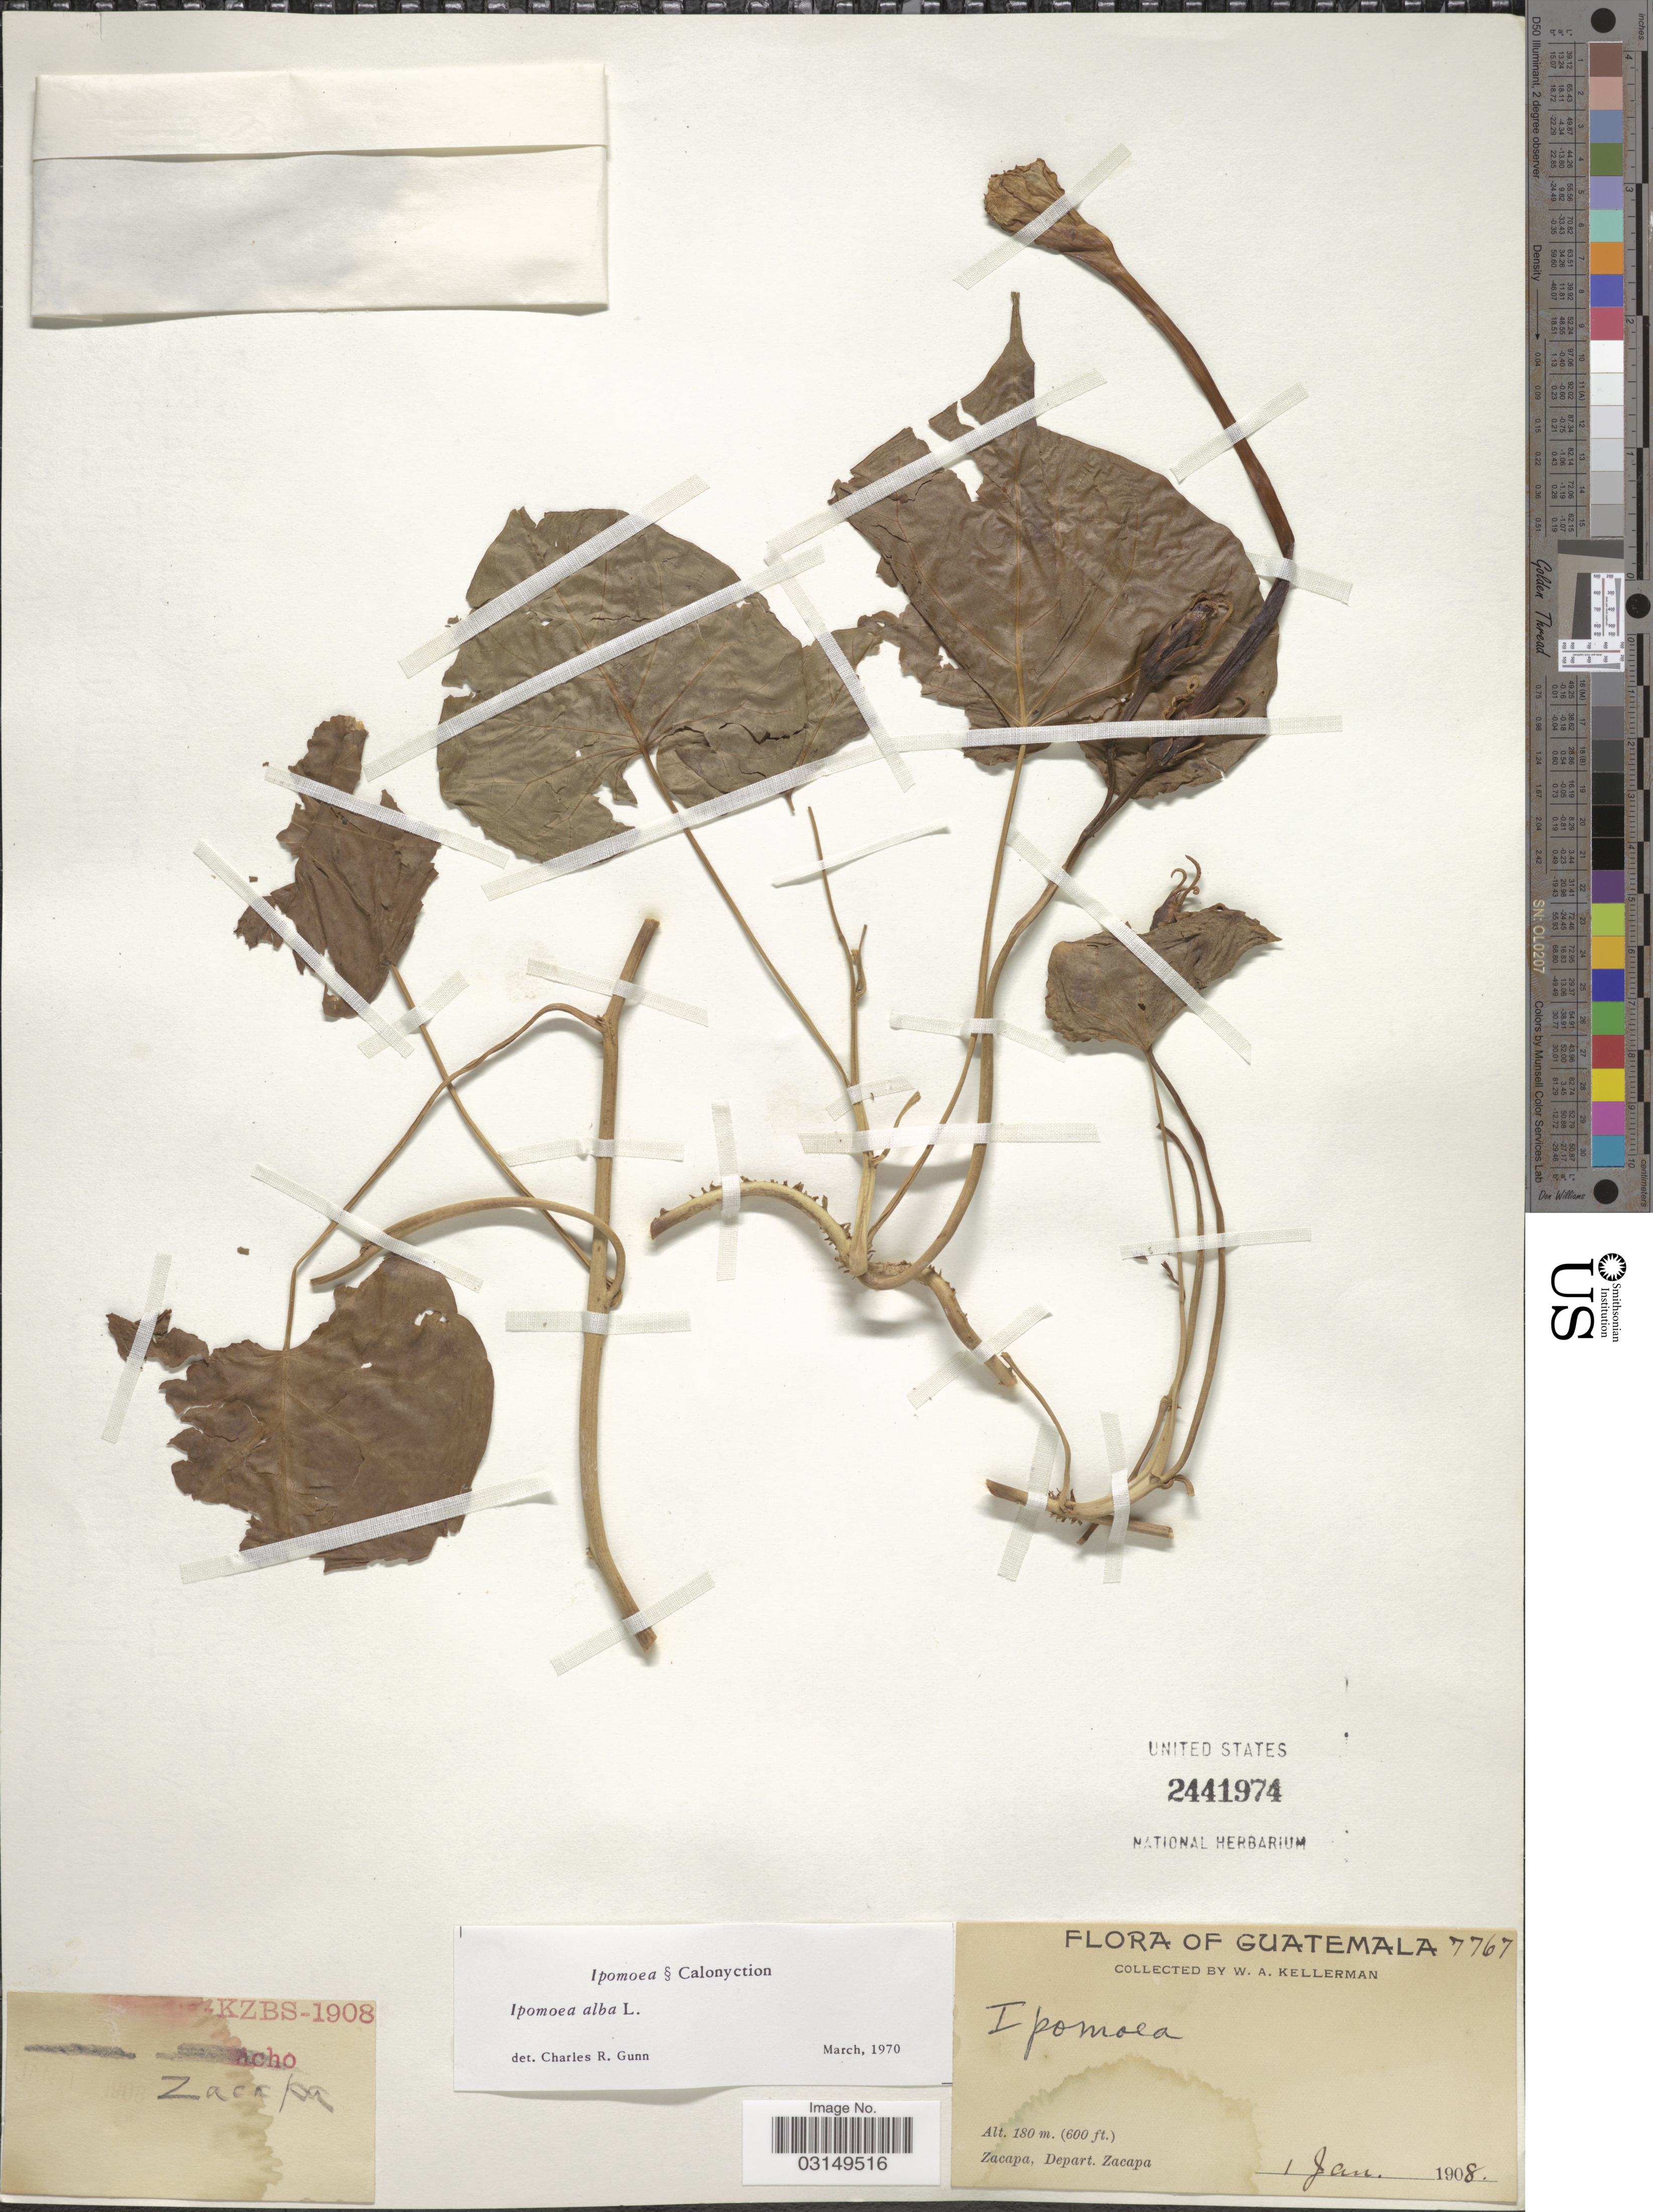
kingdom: Plantae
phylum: Tracheophyta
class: Magnoliopsida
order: Solanales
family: Convolvulaceae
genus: Ipomoea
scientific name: Ipomoea alba L.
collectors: W. Kellerman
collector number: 7767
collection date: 1908-01-01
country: Guatemala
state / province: Zacapa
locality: Zacapa, Depart. Zacapa.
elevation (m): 180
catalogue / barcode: US 2441974